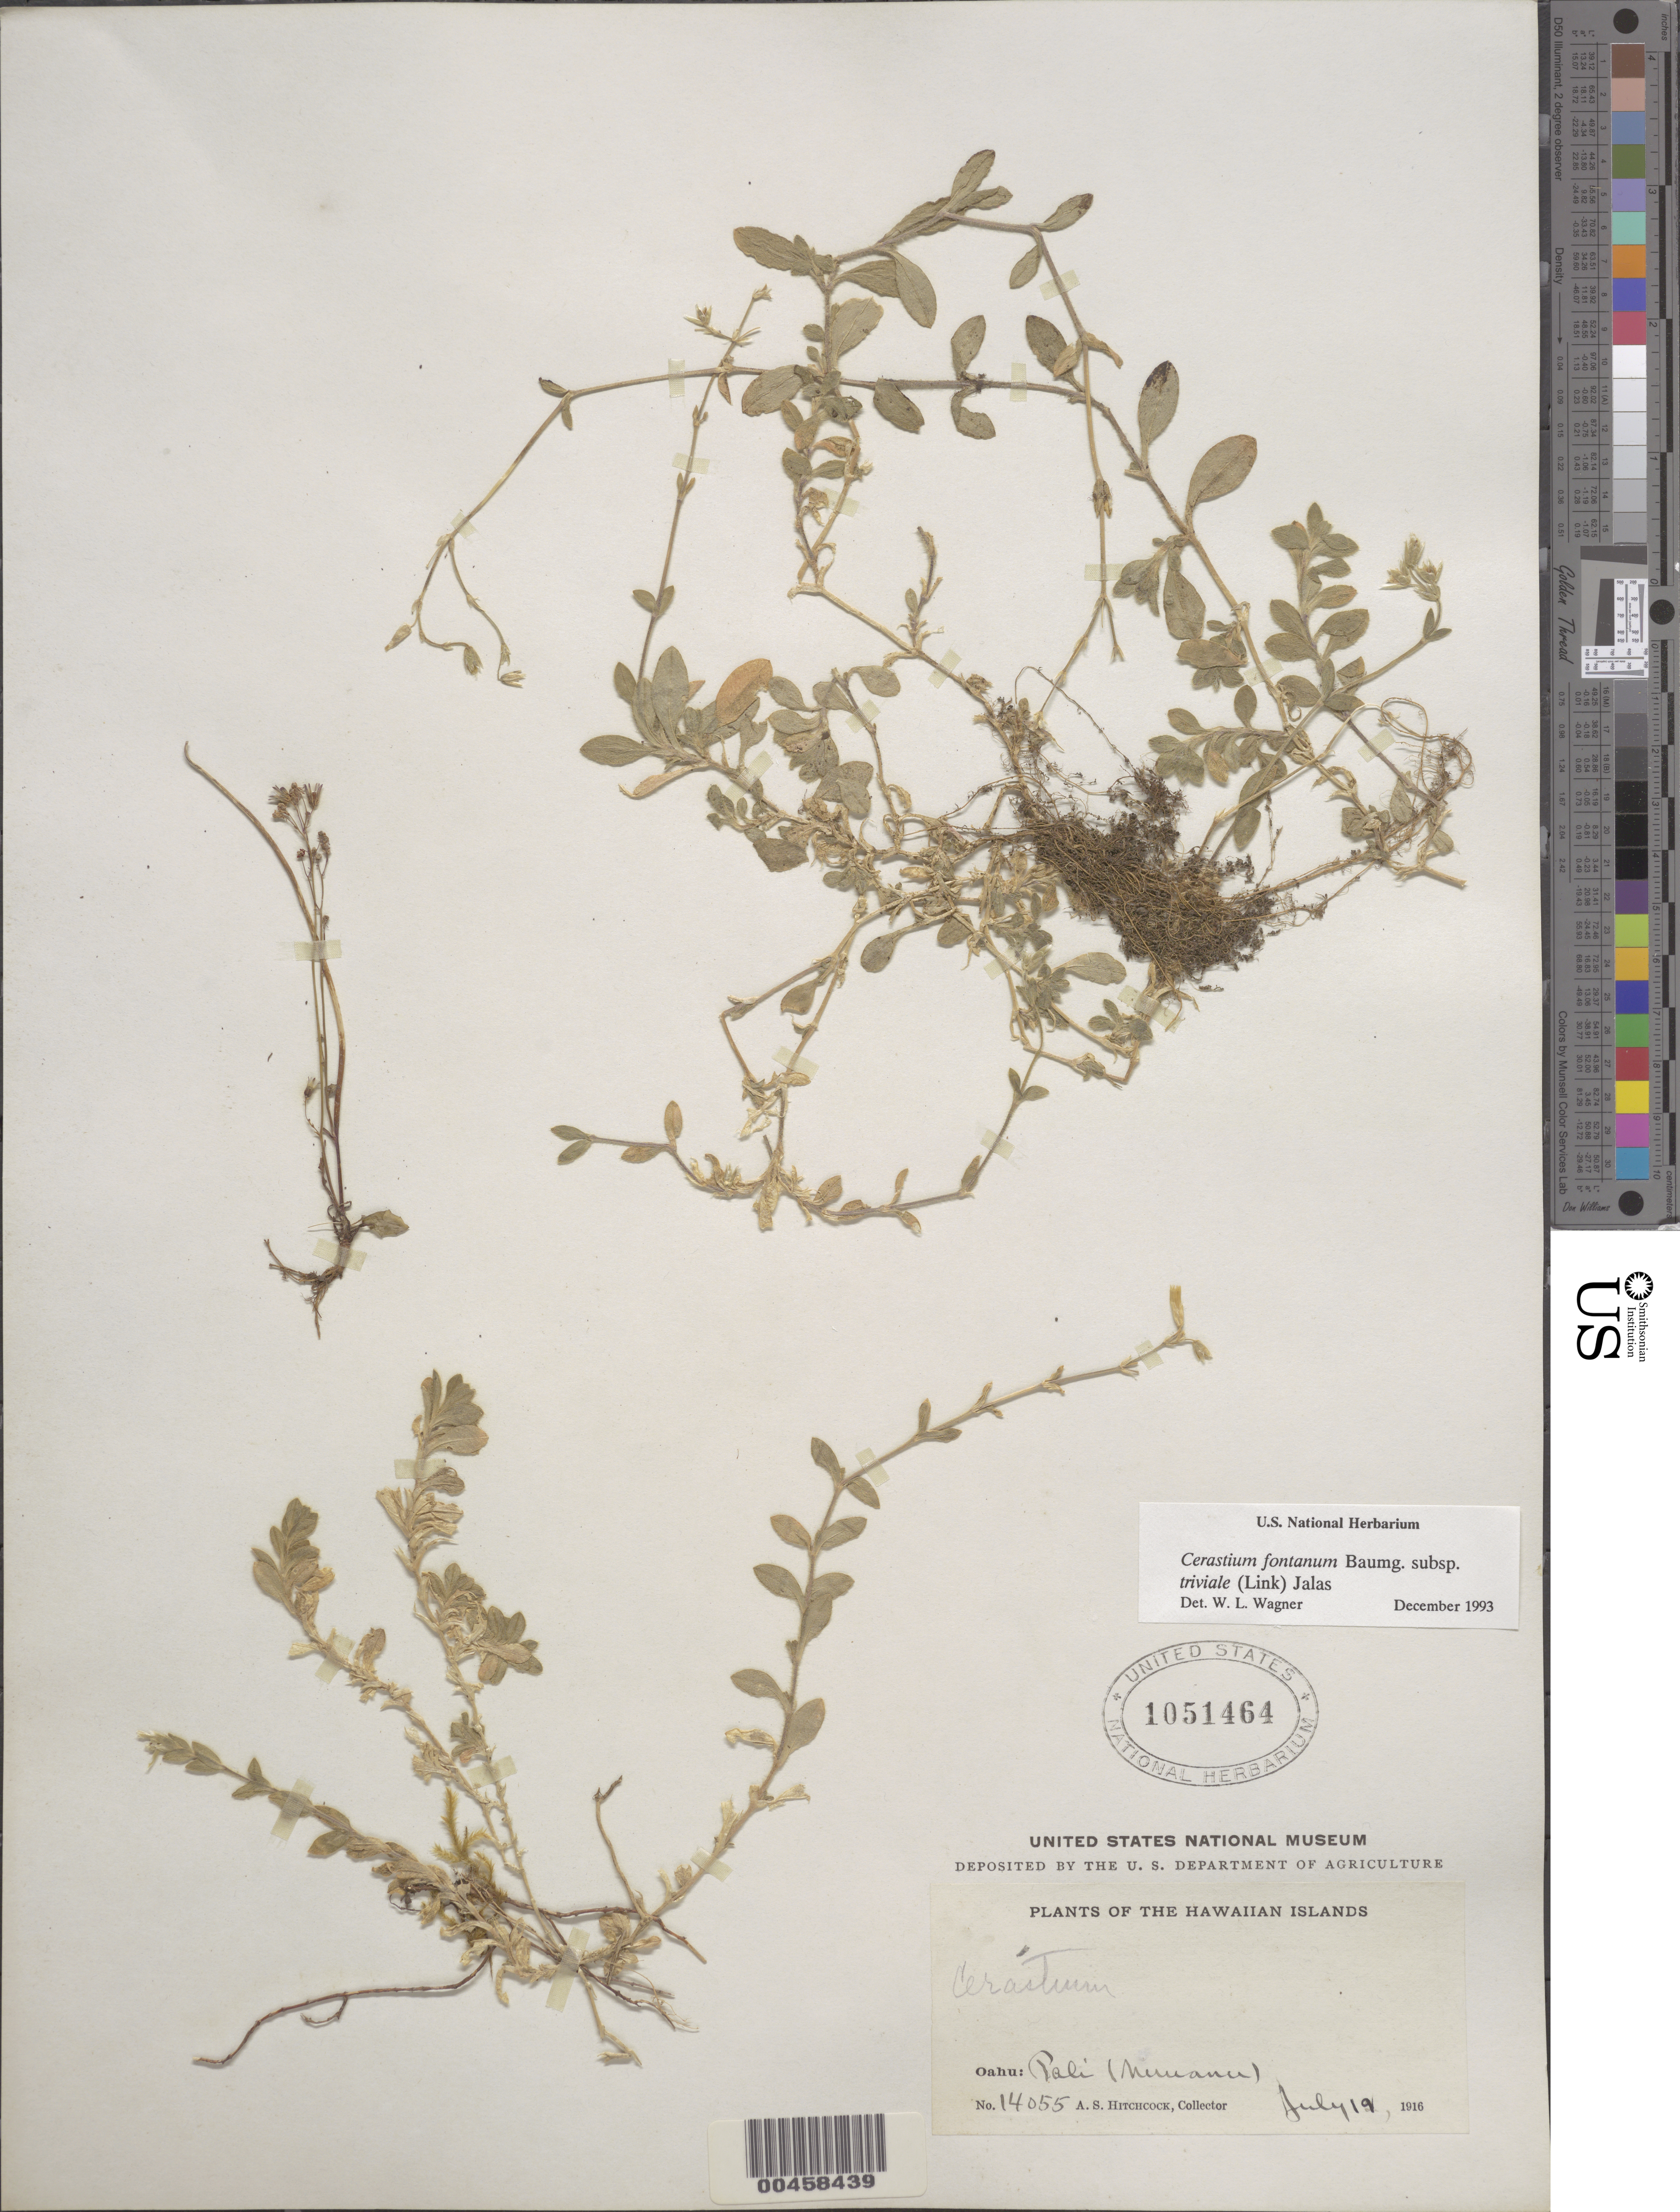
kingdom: Plantae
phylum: Tracheophyta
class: Magnoliopsida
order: Caryophyllales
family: Caryophyllaceae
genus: Cerastium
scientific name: Cerastium fontanum subsp. triviale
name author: (E.H.L. Krause) Jalas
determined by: Wagner, W. L., (BOT), Smithsonian Institution - National Museum of Natural History (UNITED STATES)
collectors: A. S. Hitchcock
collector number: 14055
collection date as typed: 19 Jul 1916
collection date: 1916-07-19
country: United States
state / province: Hawaii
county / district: Honolulu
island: Oahu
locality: Pali (Nuuanu)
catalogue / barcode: US 1051464